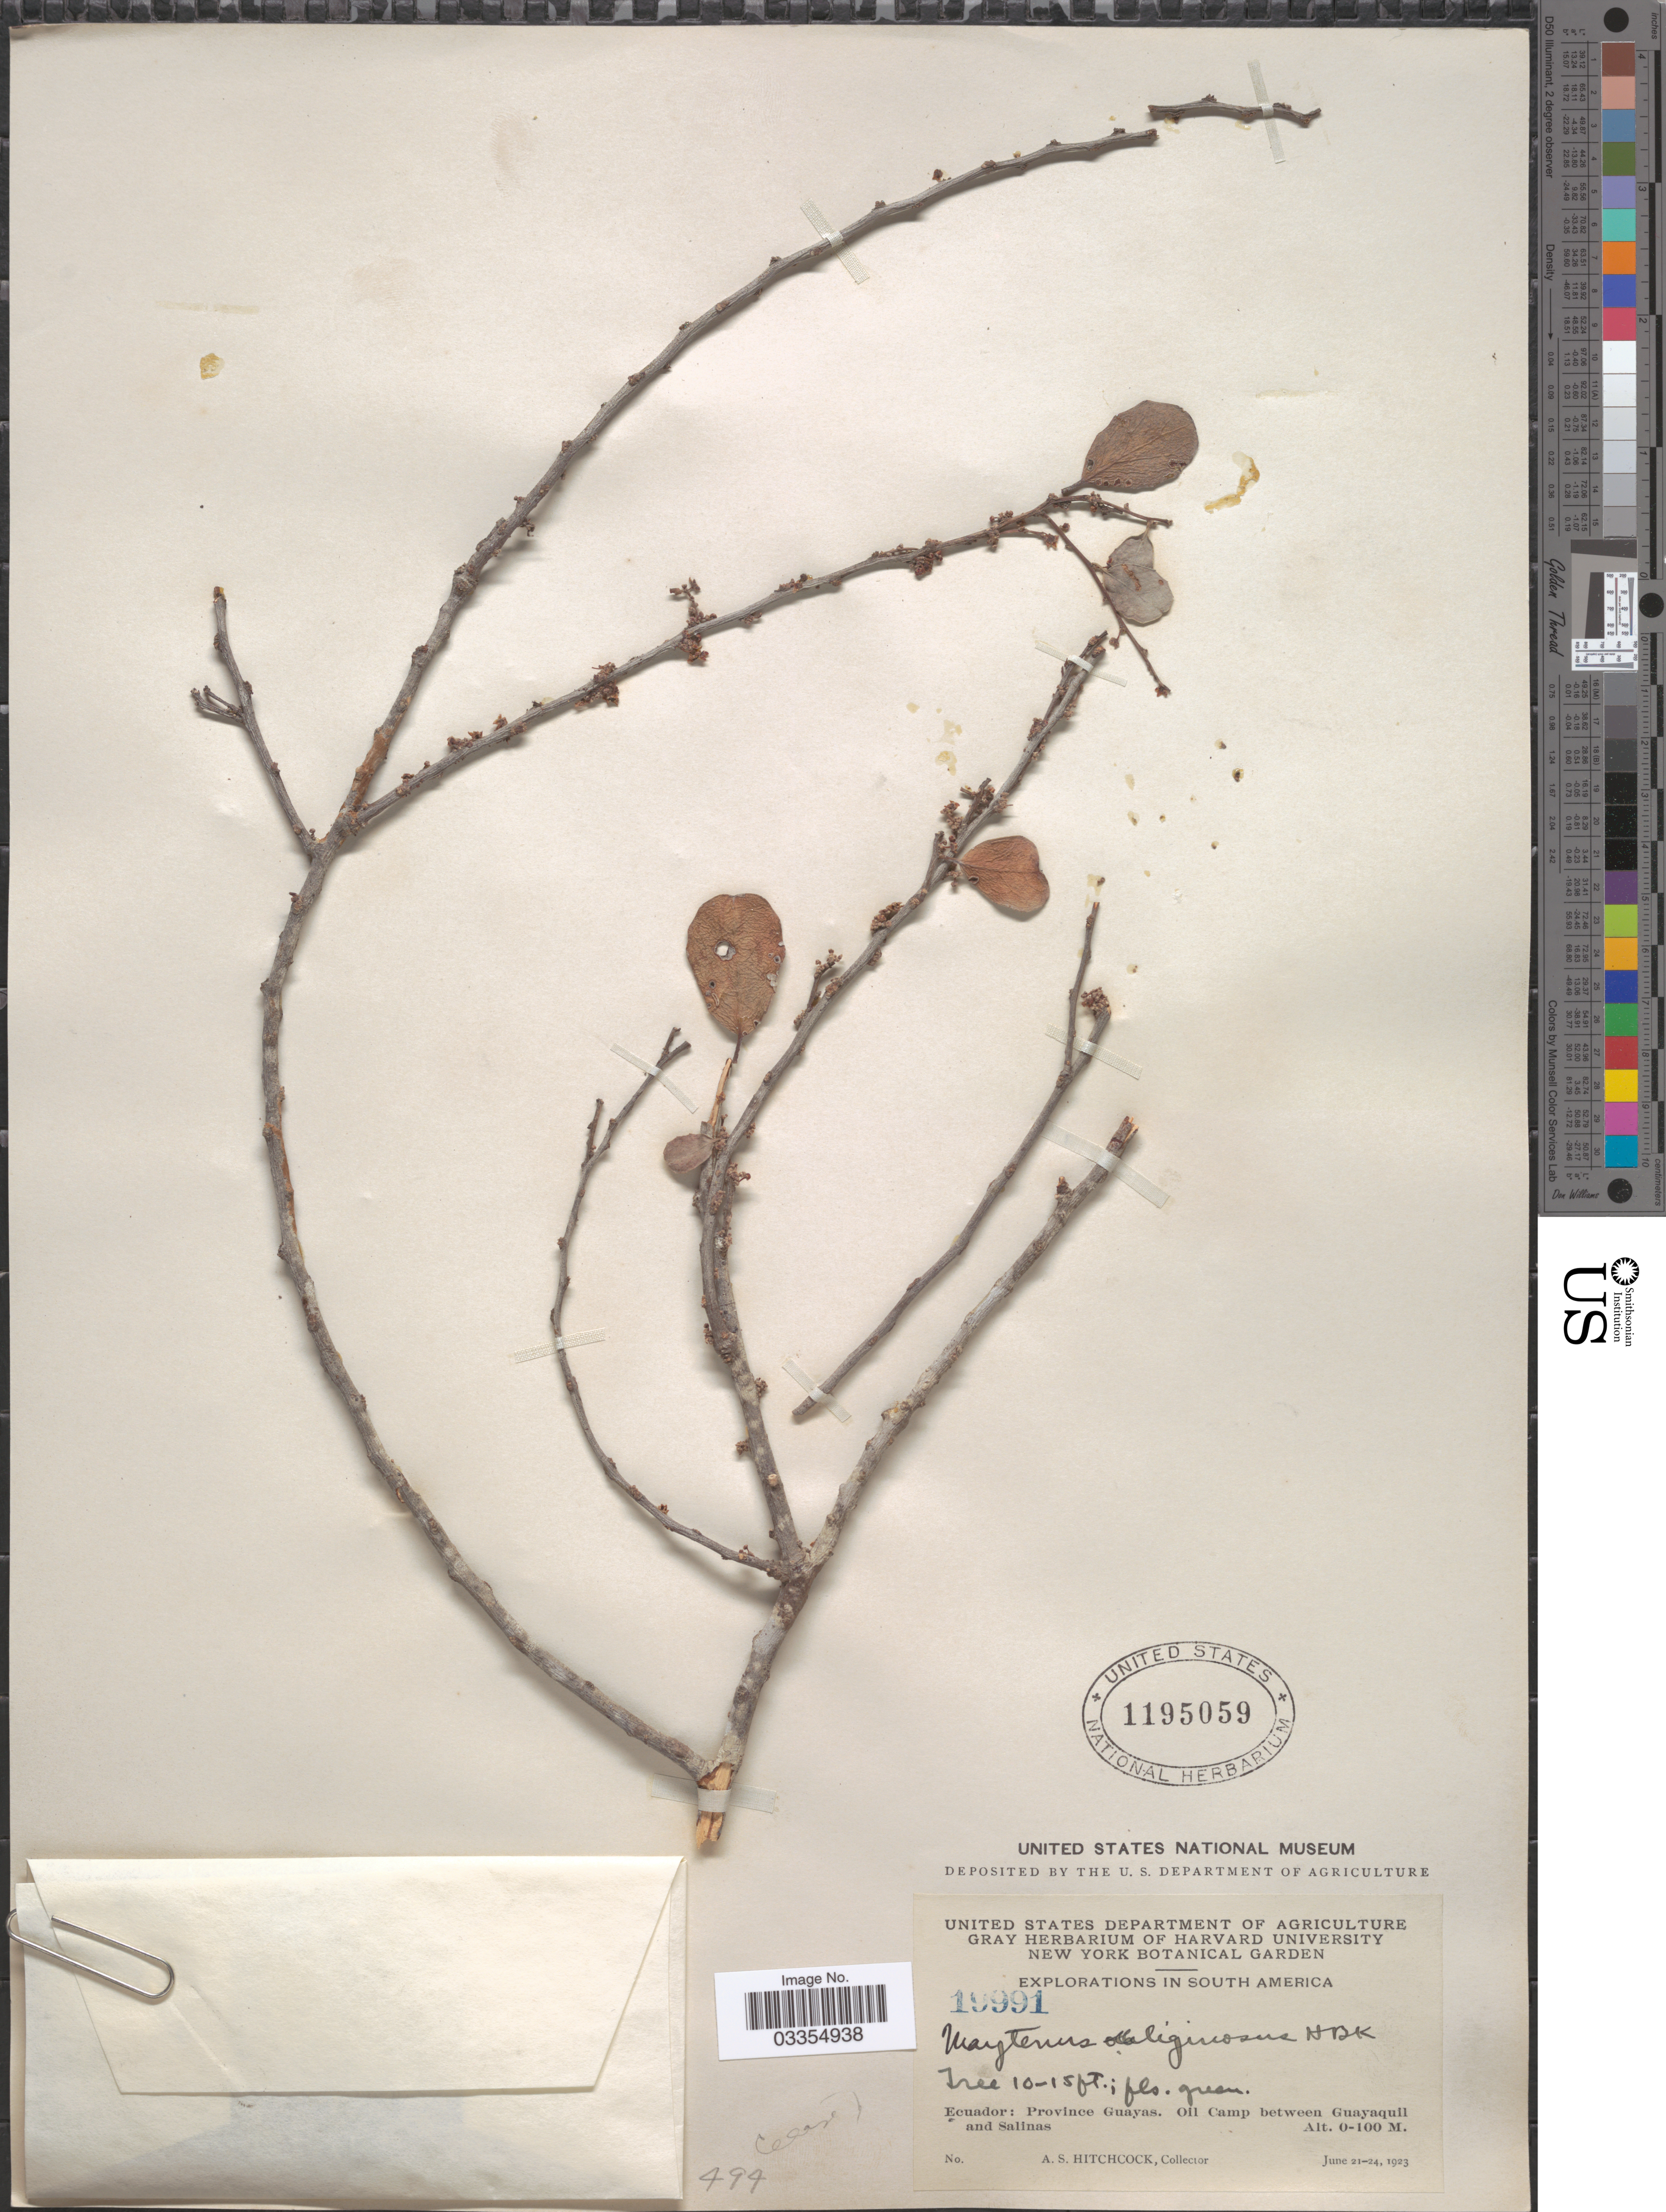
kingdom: Plantae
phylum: Tracheophyta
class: Magnoliopsida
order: Celastrales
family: Celastraceae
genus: Tricerma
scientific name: Tricerma orbiculare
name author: (Humb. & Bonpl. ex Schult.) Lundell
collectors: A. S. Hitchcock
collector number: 19991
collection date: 1923-06-21/1923-06-24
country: Ecuador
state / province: Guayas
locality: Oil Camp between Guayaquil and Salinas.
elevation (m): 0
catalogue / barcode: US 1195059